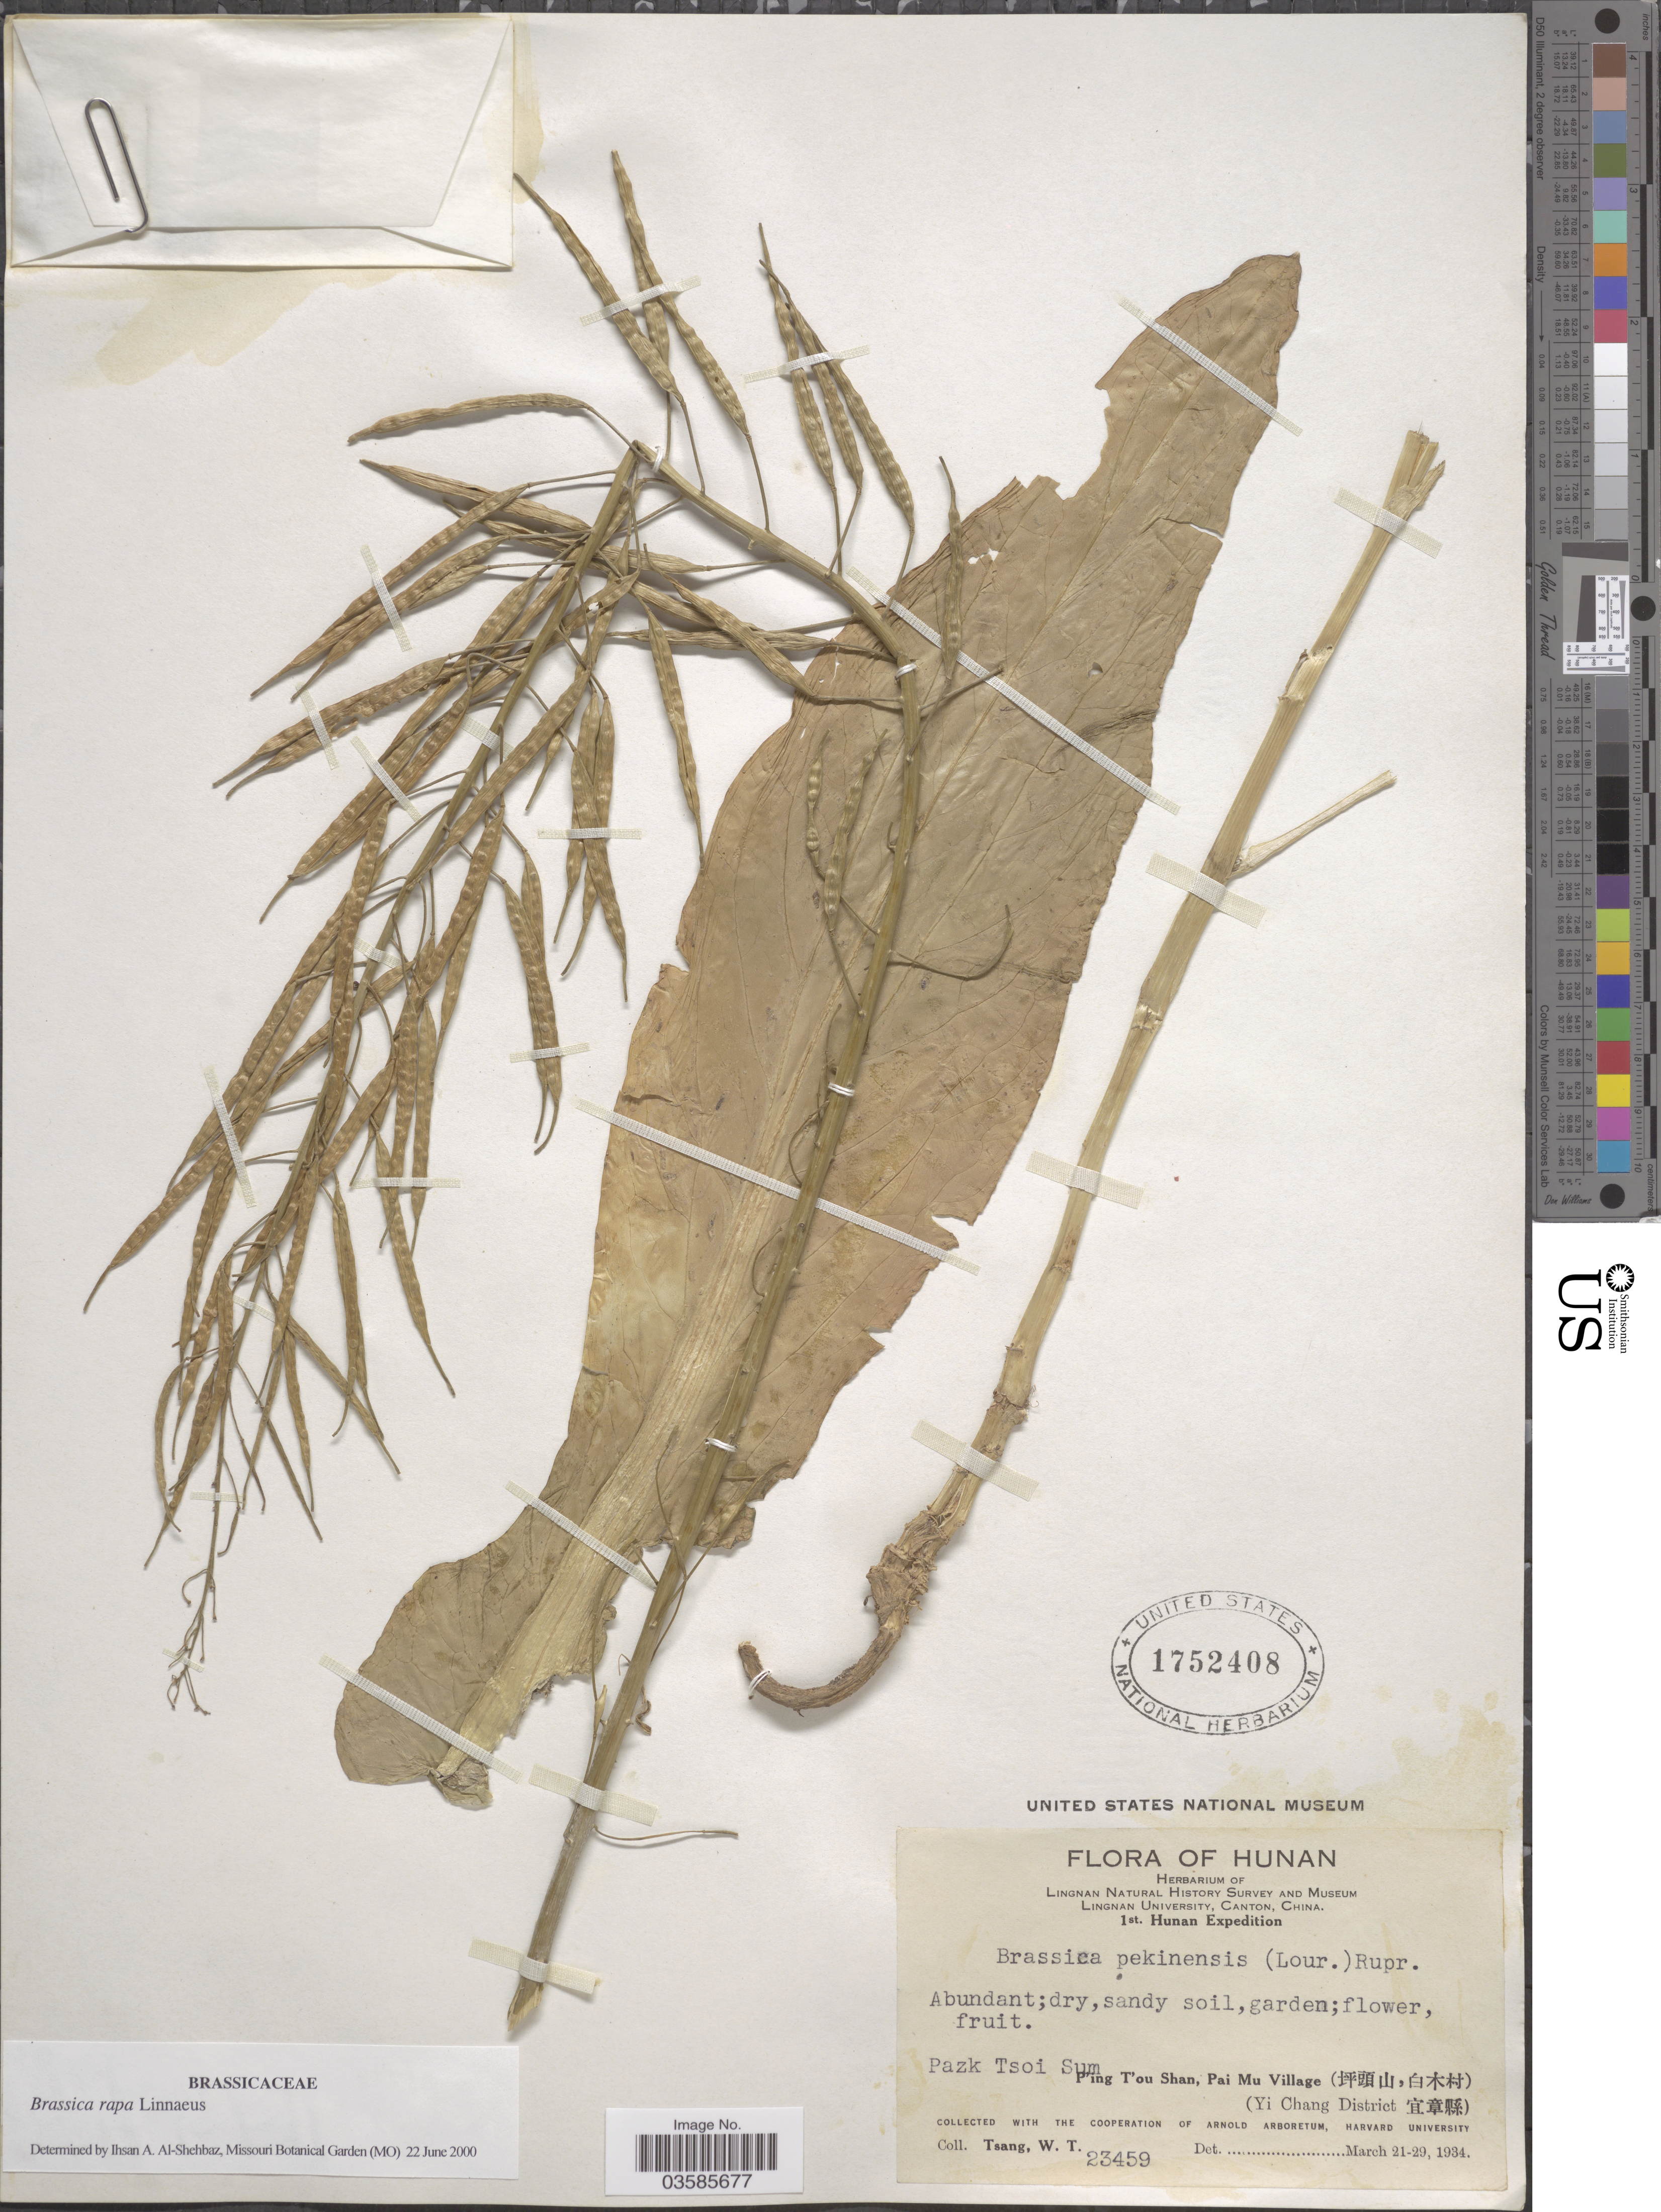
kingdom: Plantae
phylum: Tracheophyta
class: Magnoliopsida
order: Brassicales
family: Brassicaceae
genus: Brassica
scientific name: Brassica rapa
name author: L.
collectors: W. T. Tsang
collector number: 23459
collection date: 1934-03-21/1934-03-29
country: China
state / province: Hunan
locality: Pazk Tsoi Sum, Ping T'ou Shan, Pai Mu village (X), (Yi Chang District X).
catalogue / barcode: US 1752408